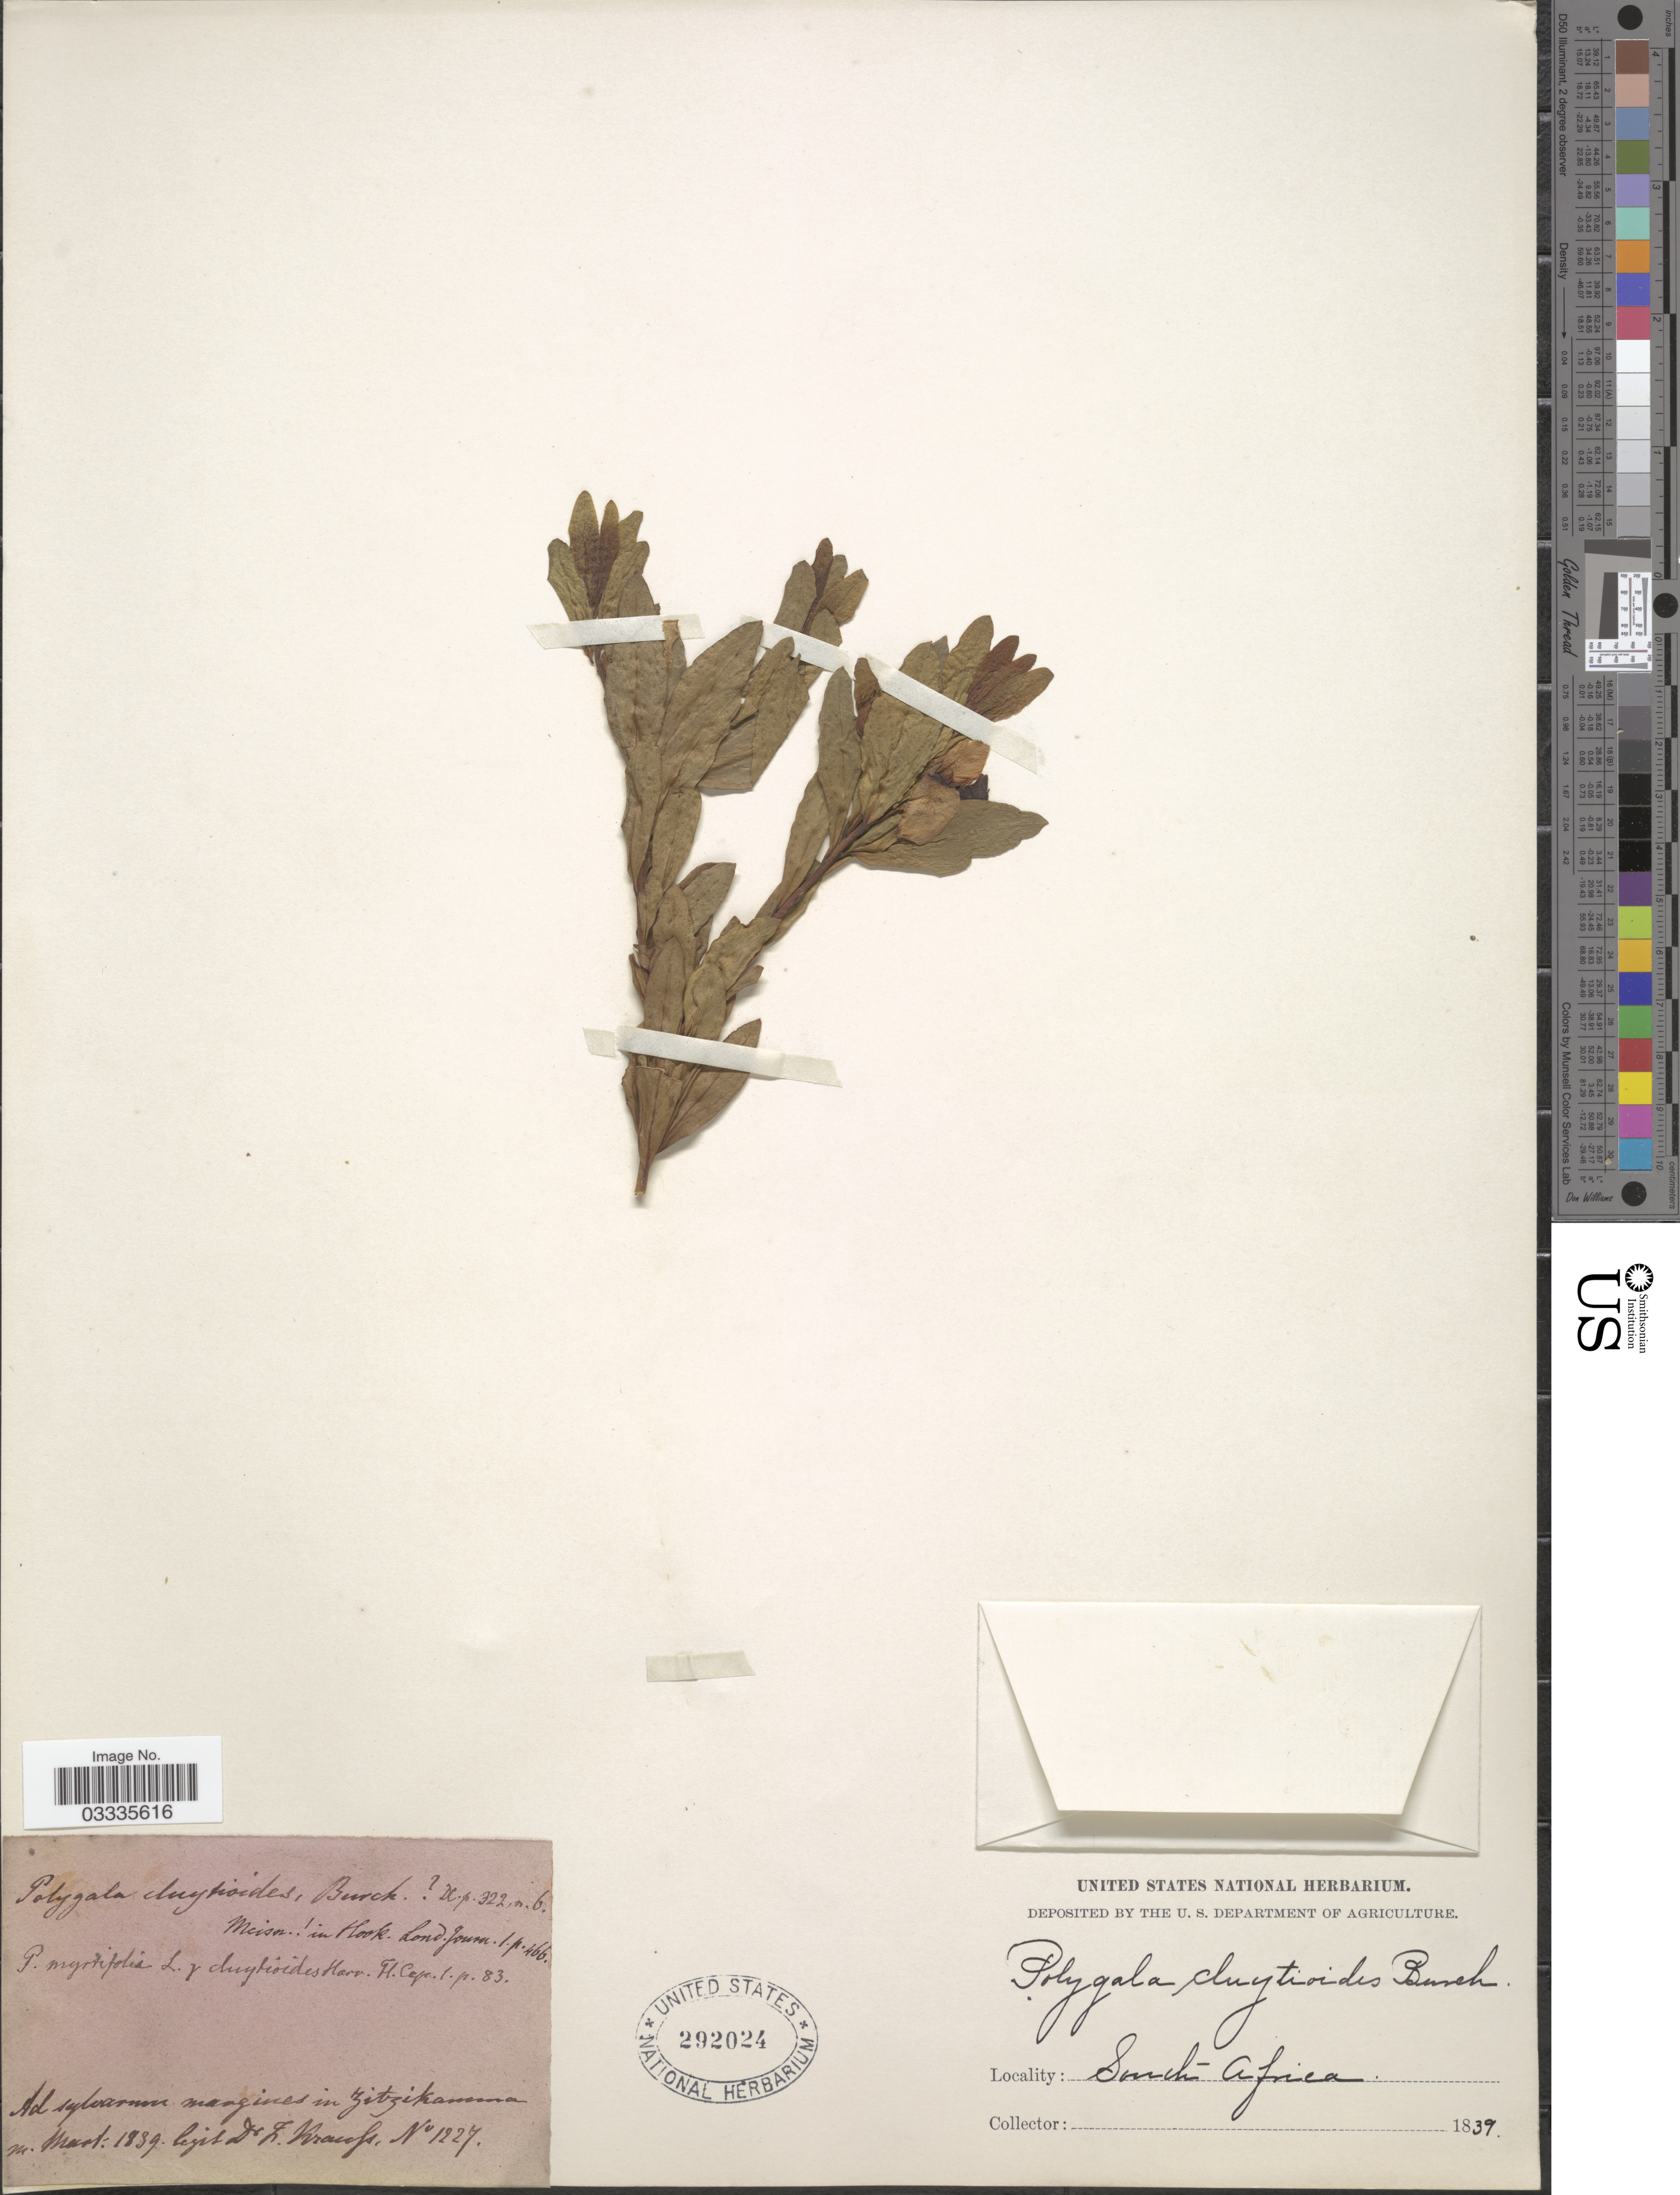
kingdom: Plantae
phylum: Tracheophyta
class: Magnoliopsida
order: Fabales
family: Polygalaceae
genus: Polygala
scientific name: Polygala cluytioides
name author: Burch. ex DC.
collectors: F. Krauss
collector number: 1227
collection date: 1839-03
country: South Africa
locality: Ad sylvarum margines in Zitzikamma.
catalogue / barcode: US 292024